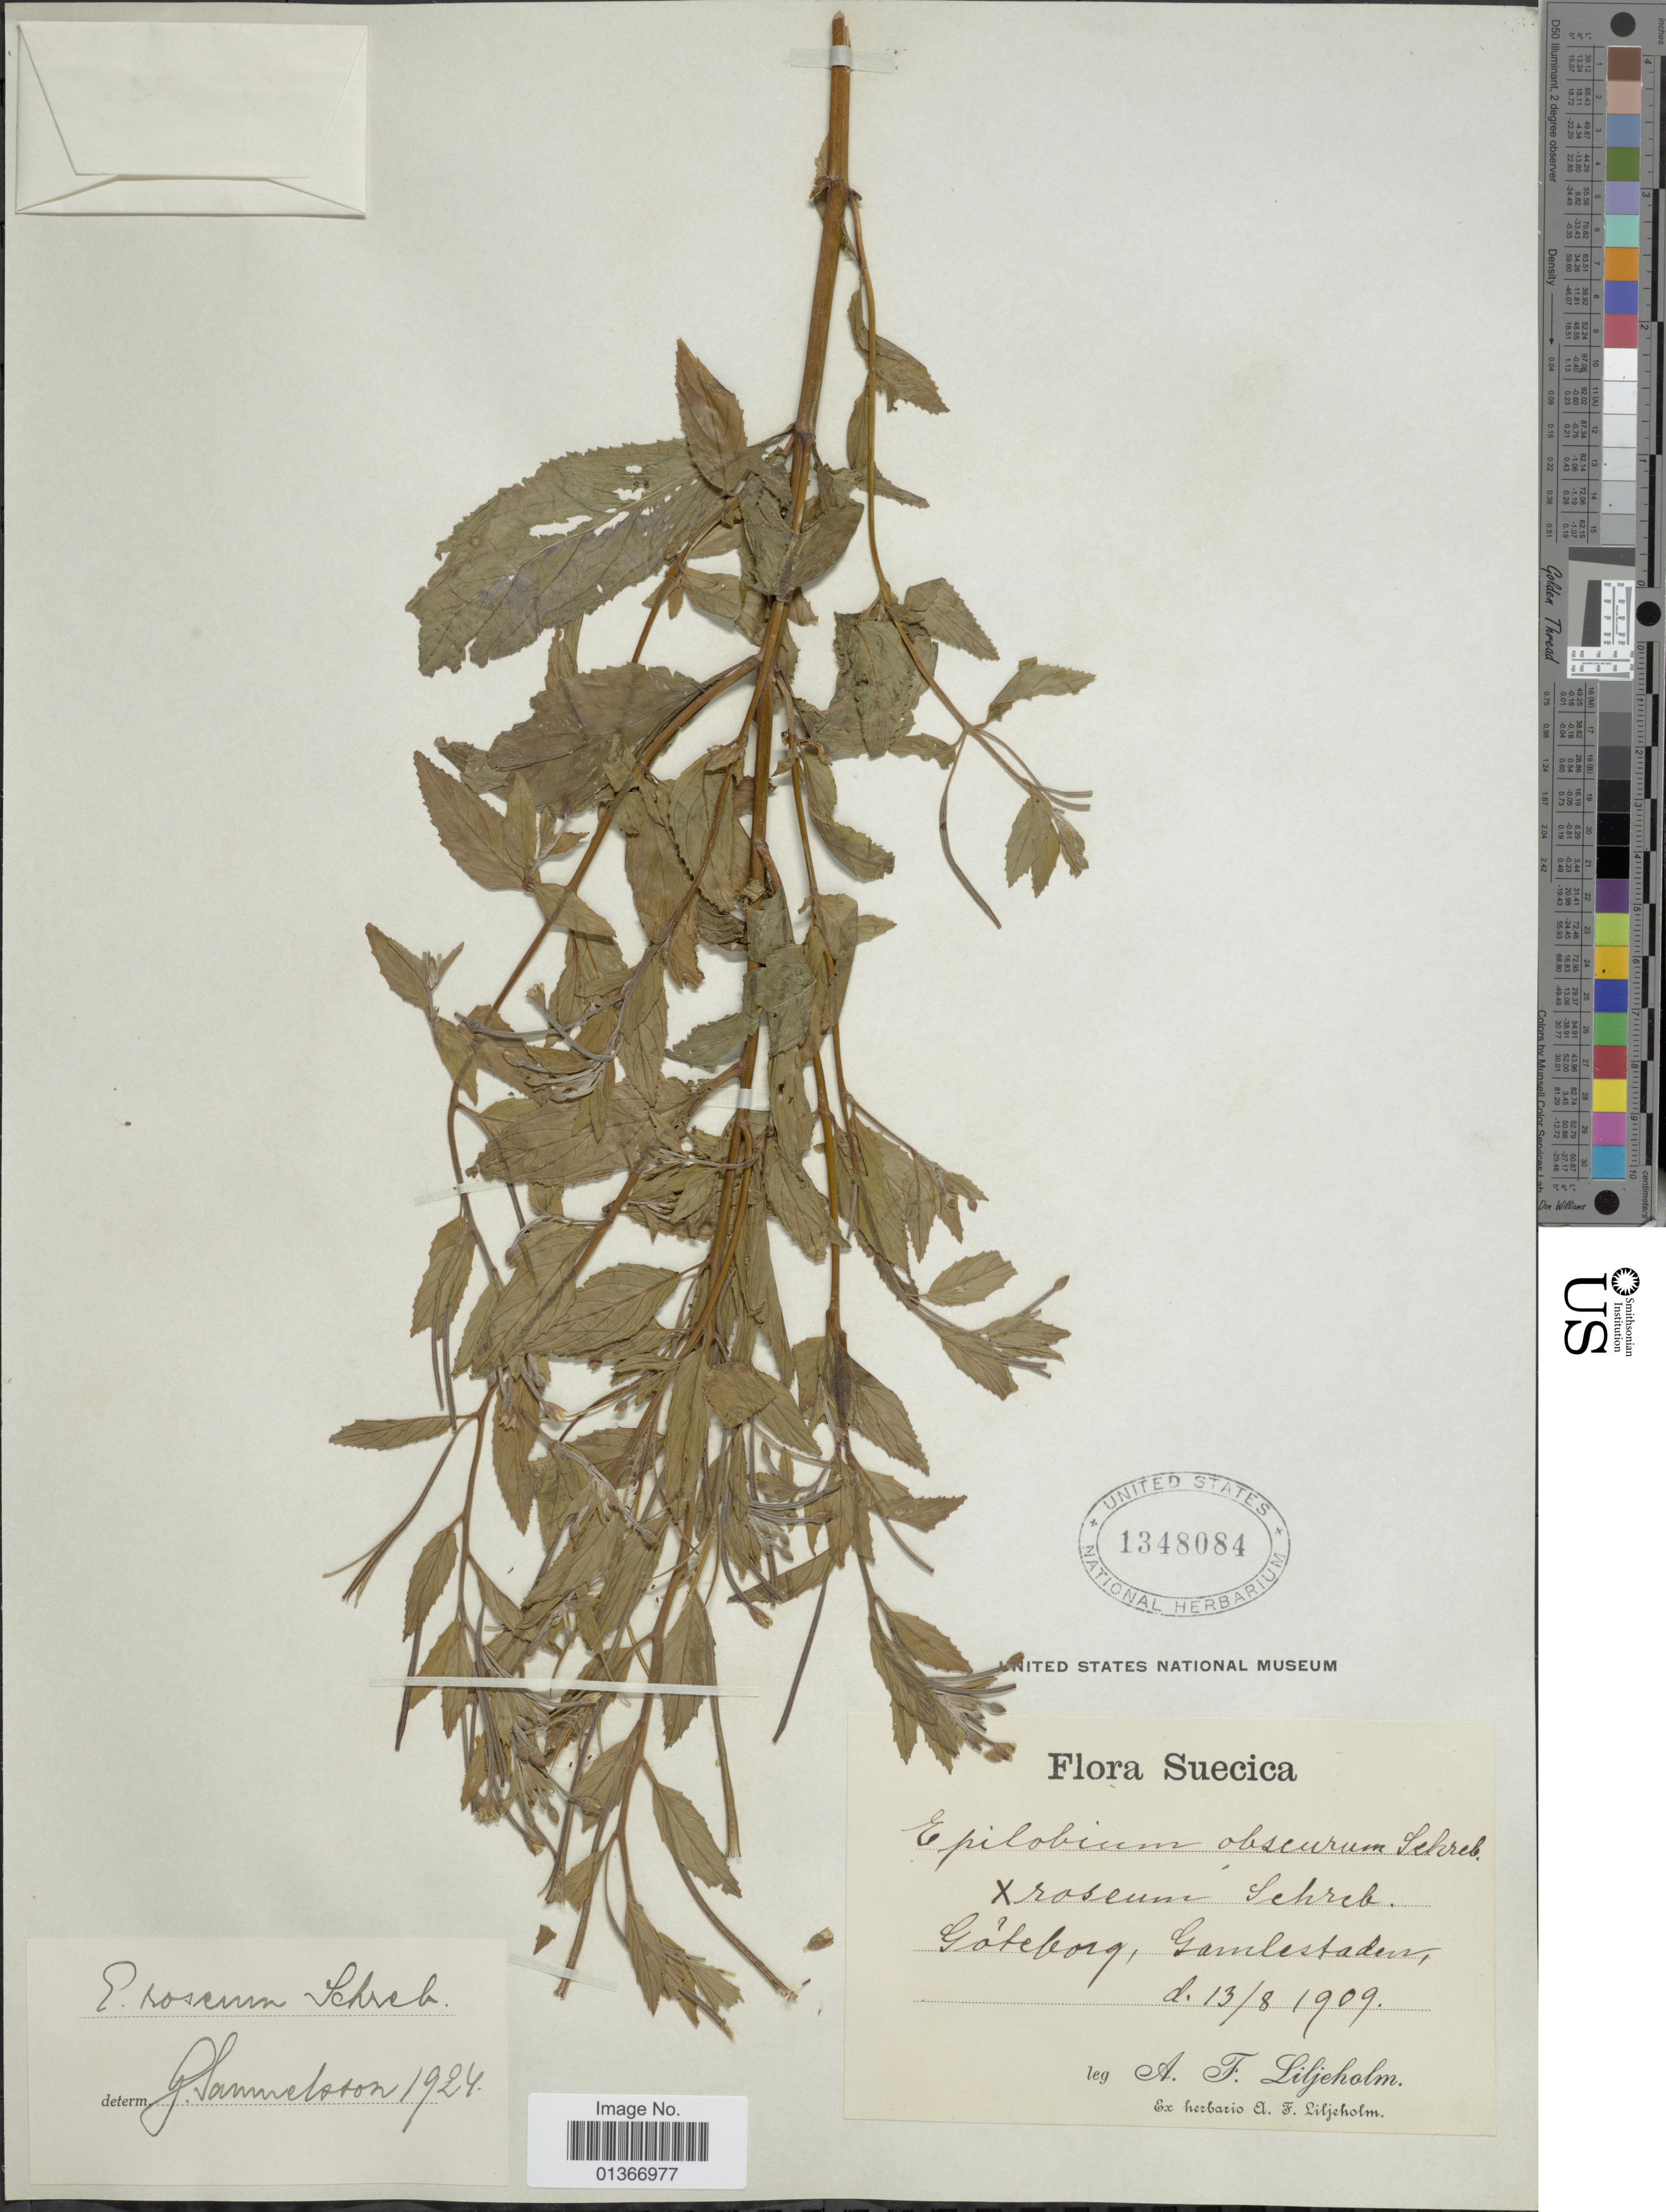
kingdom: Plantae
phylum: Tracheophyta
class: Magnoliopsida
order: Myrtales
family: Onagraceae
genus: Epilobium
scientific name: Epilobium obscurum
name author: Schreb.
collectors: A. Liljeholm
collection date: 1909-08-13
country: Sweden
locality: Suecica. Göteborg, Gamlestaden.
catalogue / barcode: US 1348084